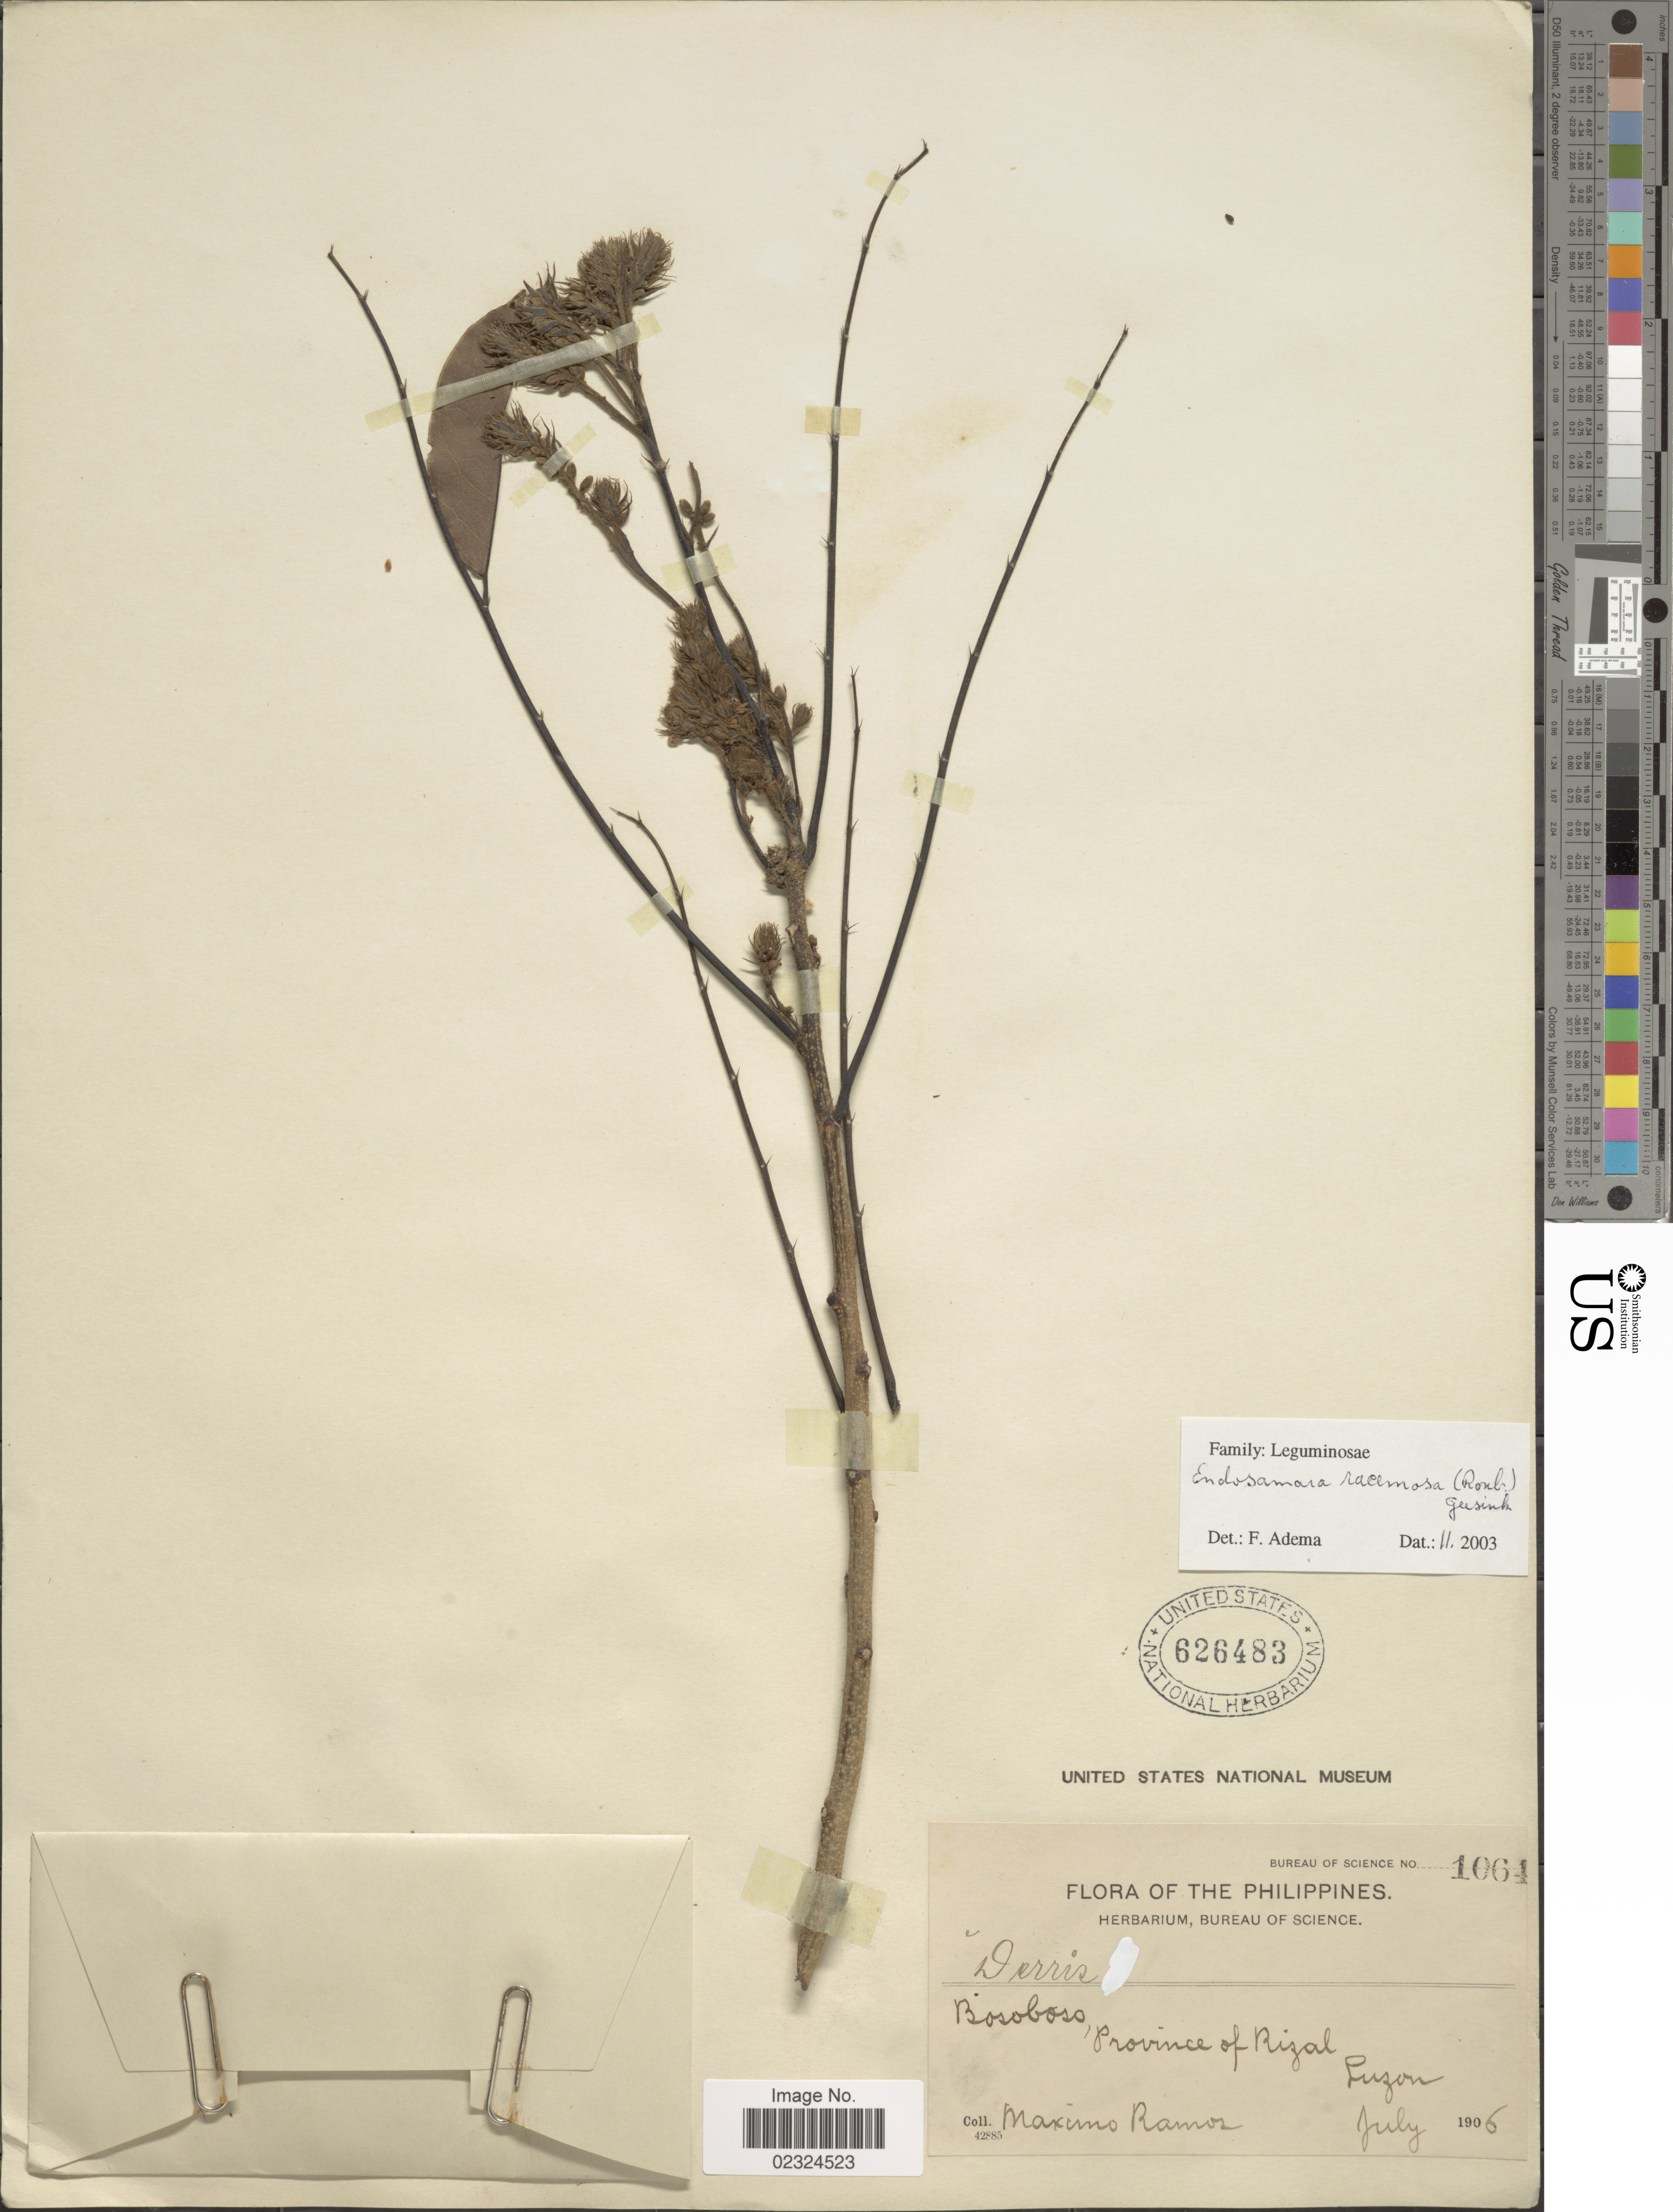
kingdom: Plantae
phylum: Tracheophyta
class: Magnoliopsida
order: Fabales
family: Fabaceae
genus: Millettia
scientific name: Millettia racemosa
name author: (Roxb.) Benth.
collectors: M. Ramos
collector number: Bureau of Science1064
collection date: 1906-07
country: Philippines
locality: Bosoboso, Province of Rizal Luzon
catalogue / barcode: US 626483